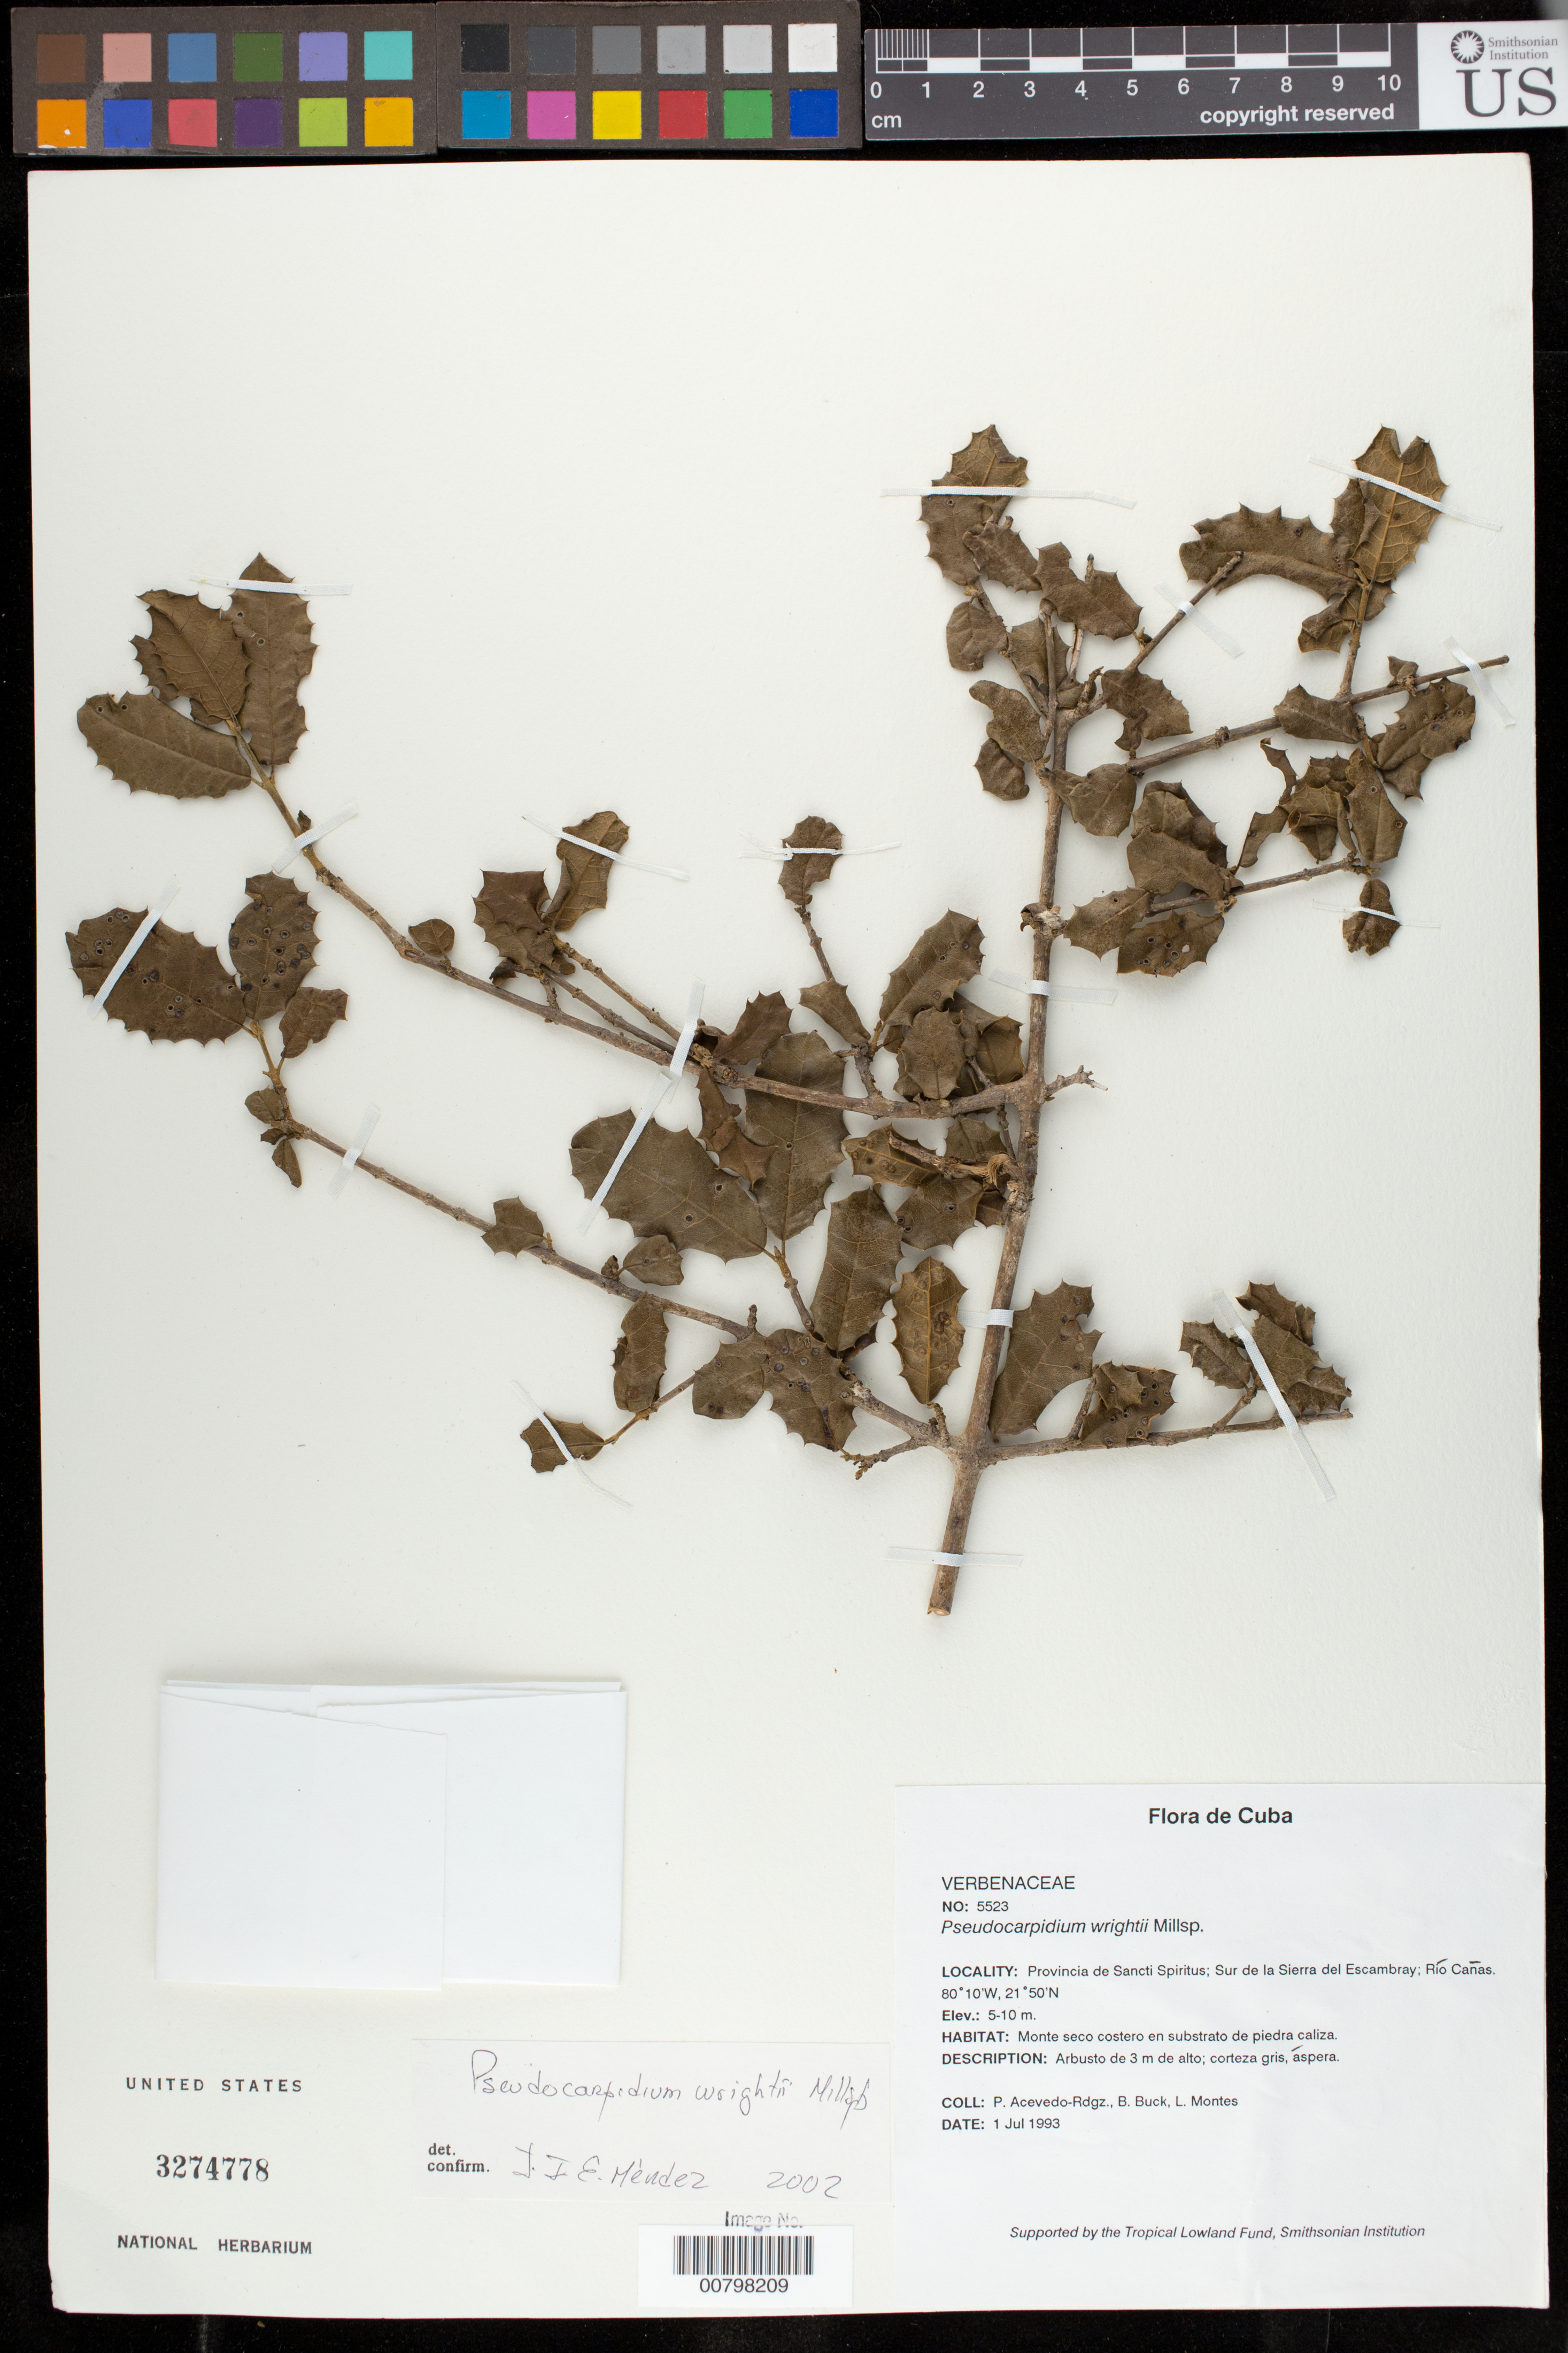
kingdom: Plantae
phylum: Tracheophyta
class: Magnoliopsida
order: Lamiales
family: Lamiaceae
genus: Pseudocarpidium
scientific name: Pseudocarpidium wrightii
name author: Millsp.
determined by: Mendez, J. J. E.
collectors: P. Acevedo-Rodr., B. Buck & L. Montes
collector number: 5523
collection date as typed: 01 Jul 1993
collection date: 1993-07-01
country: Cuba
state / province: Sancti Spiritus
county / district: Municipio de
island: Cuba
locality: Sur de la Sierra del Escambray; Río Canas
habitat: Monte seco costero en substrato de piedra caliza.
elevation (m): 5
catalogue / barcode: US 3274778